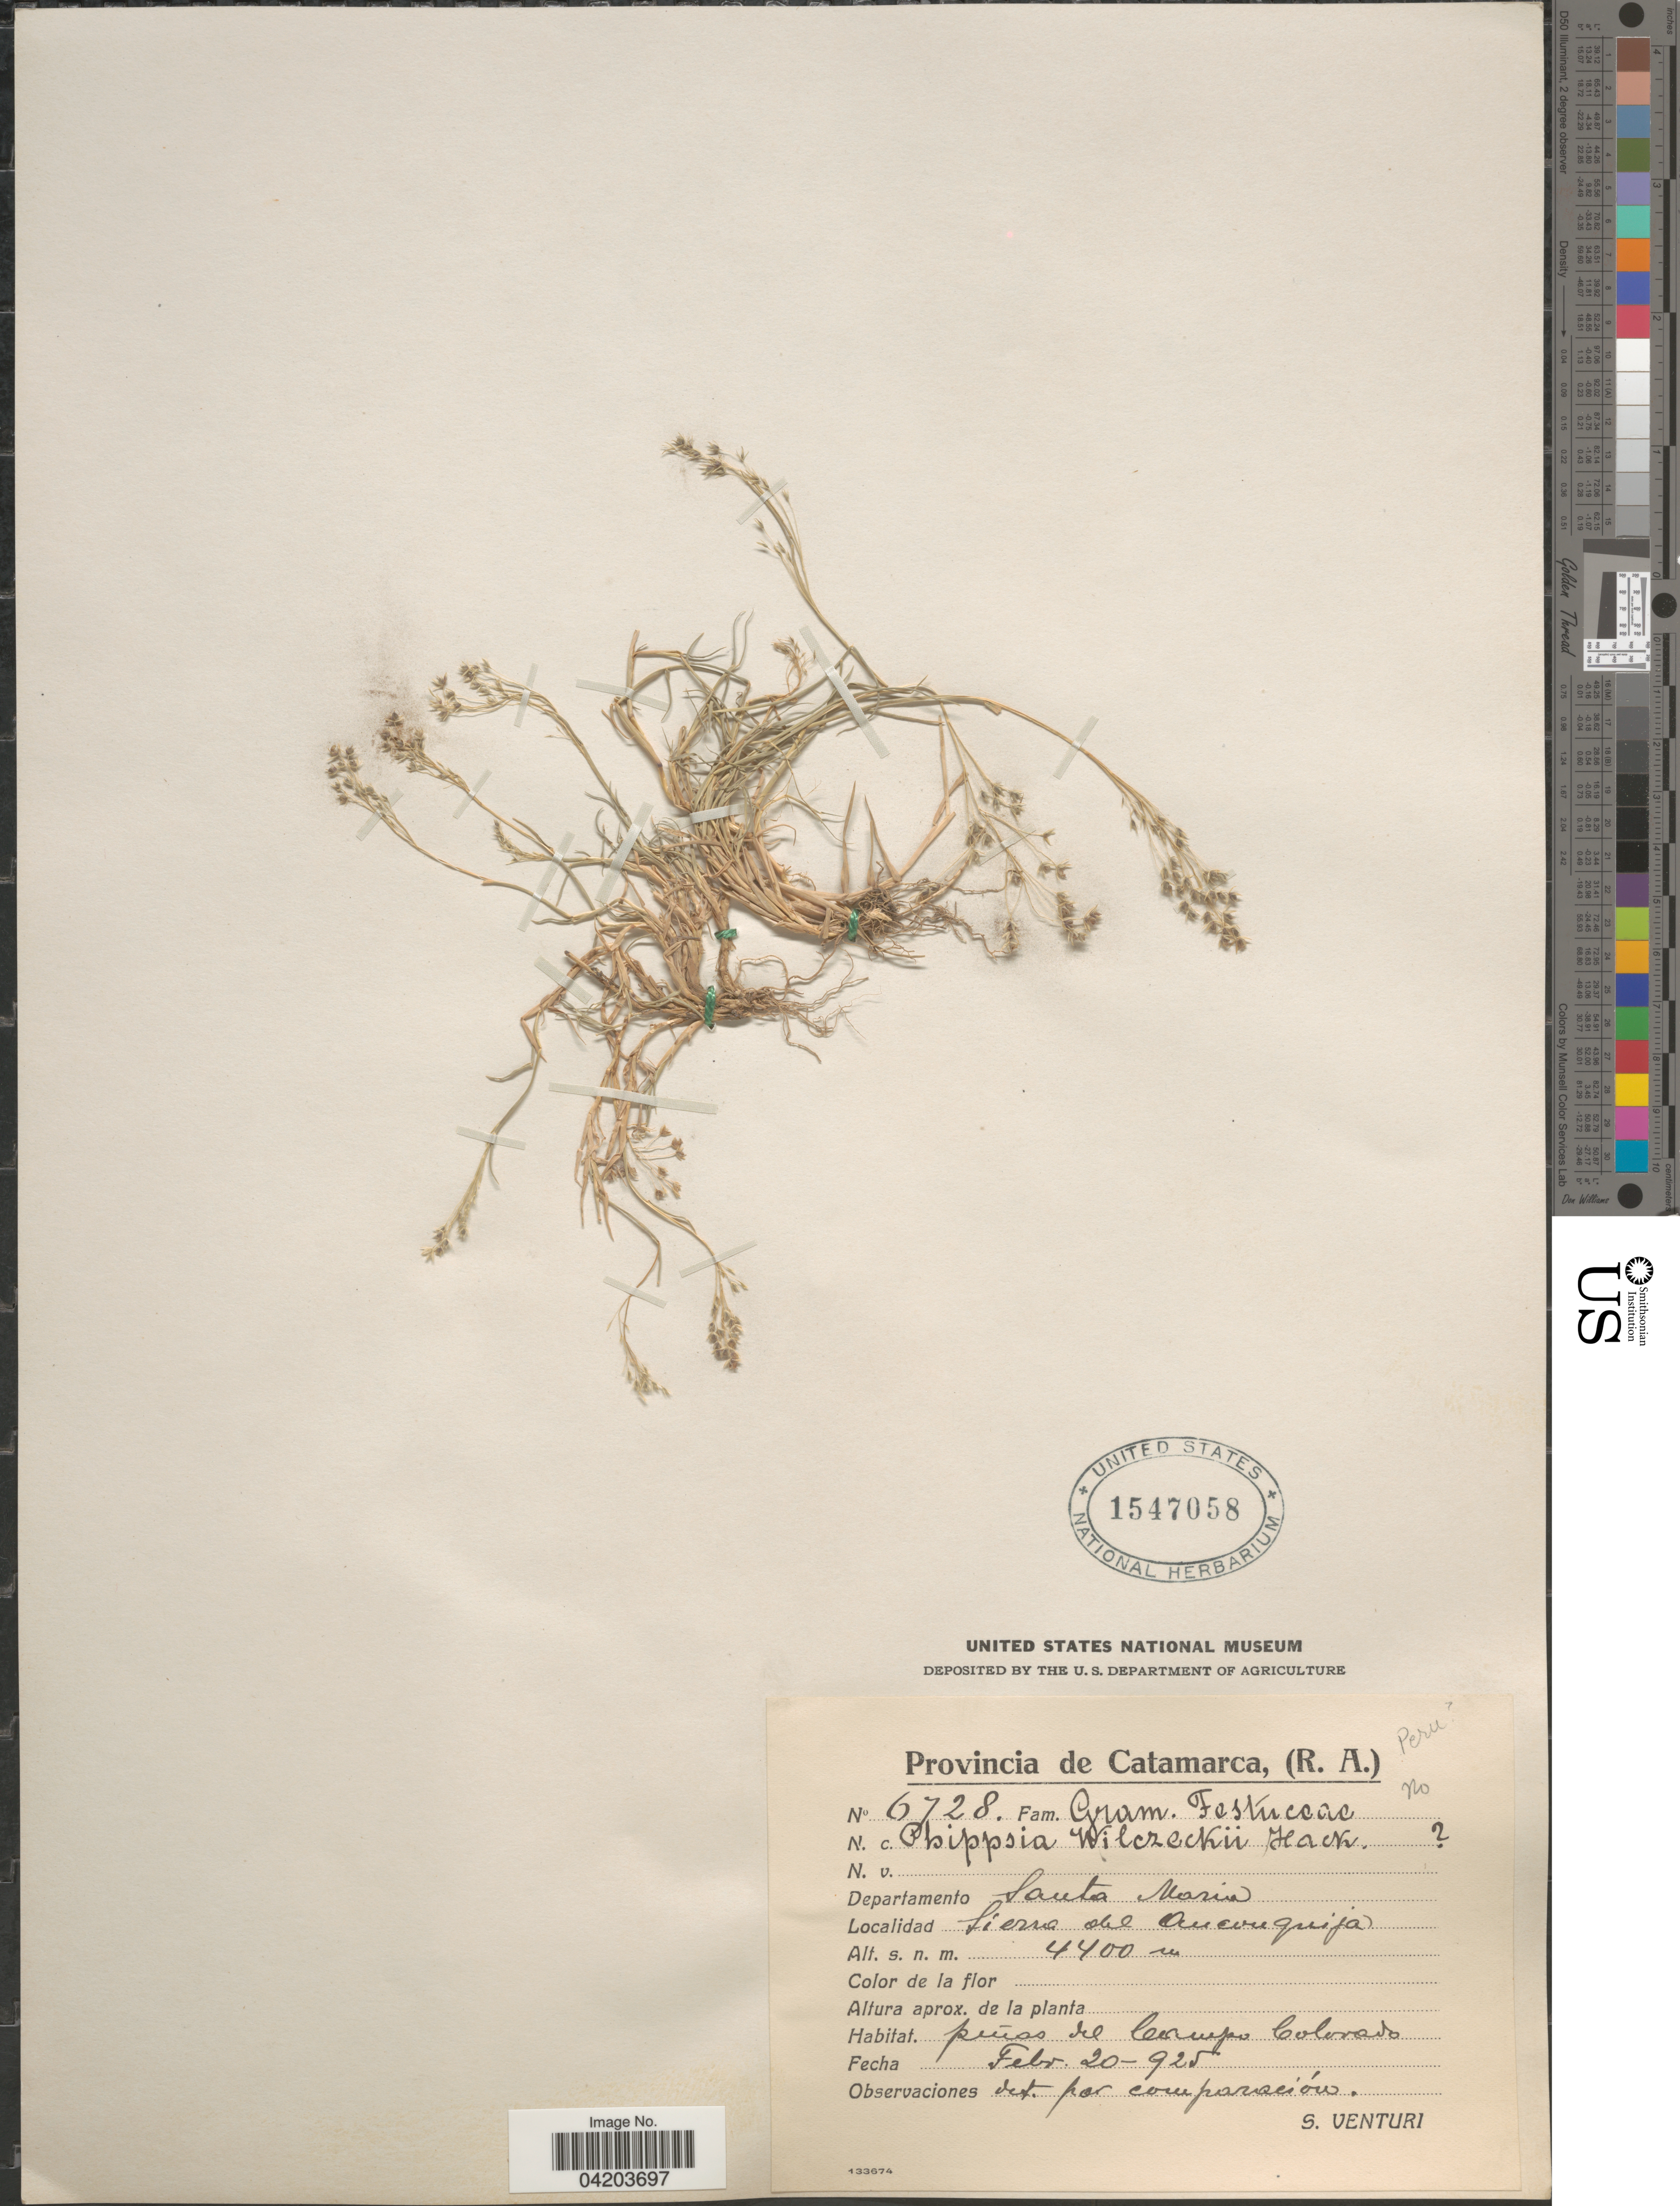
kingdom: Plantae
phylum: Tracheophyta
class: Liliopsida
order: Poales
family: Poaceae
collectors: S. Venturi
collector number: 6728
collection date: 1925-02-20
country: Argentina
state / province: Catamarca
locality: (R.A.). Departamento Santa Maria. Sierra del Anconquija.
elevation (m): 4400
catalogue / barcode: US 1547058